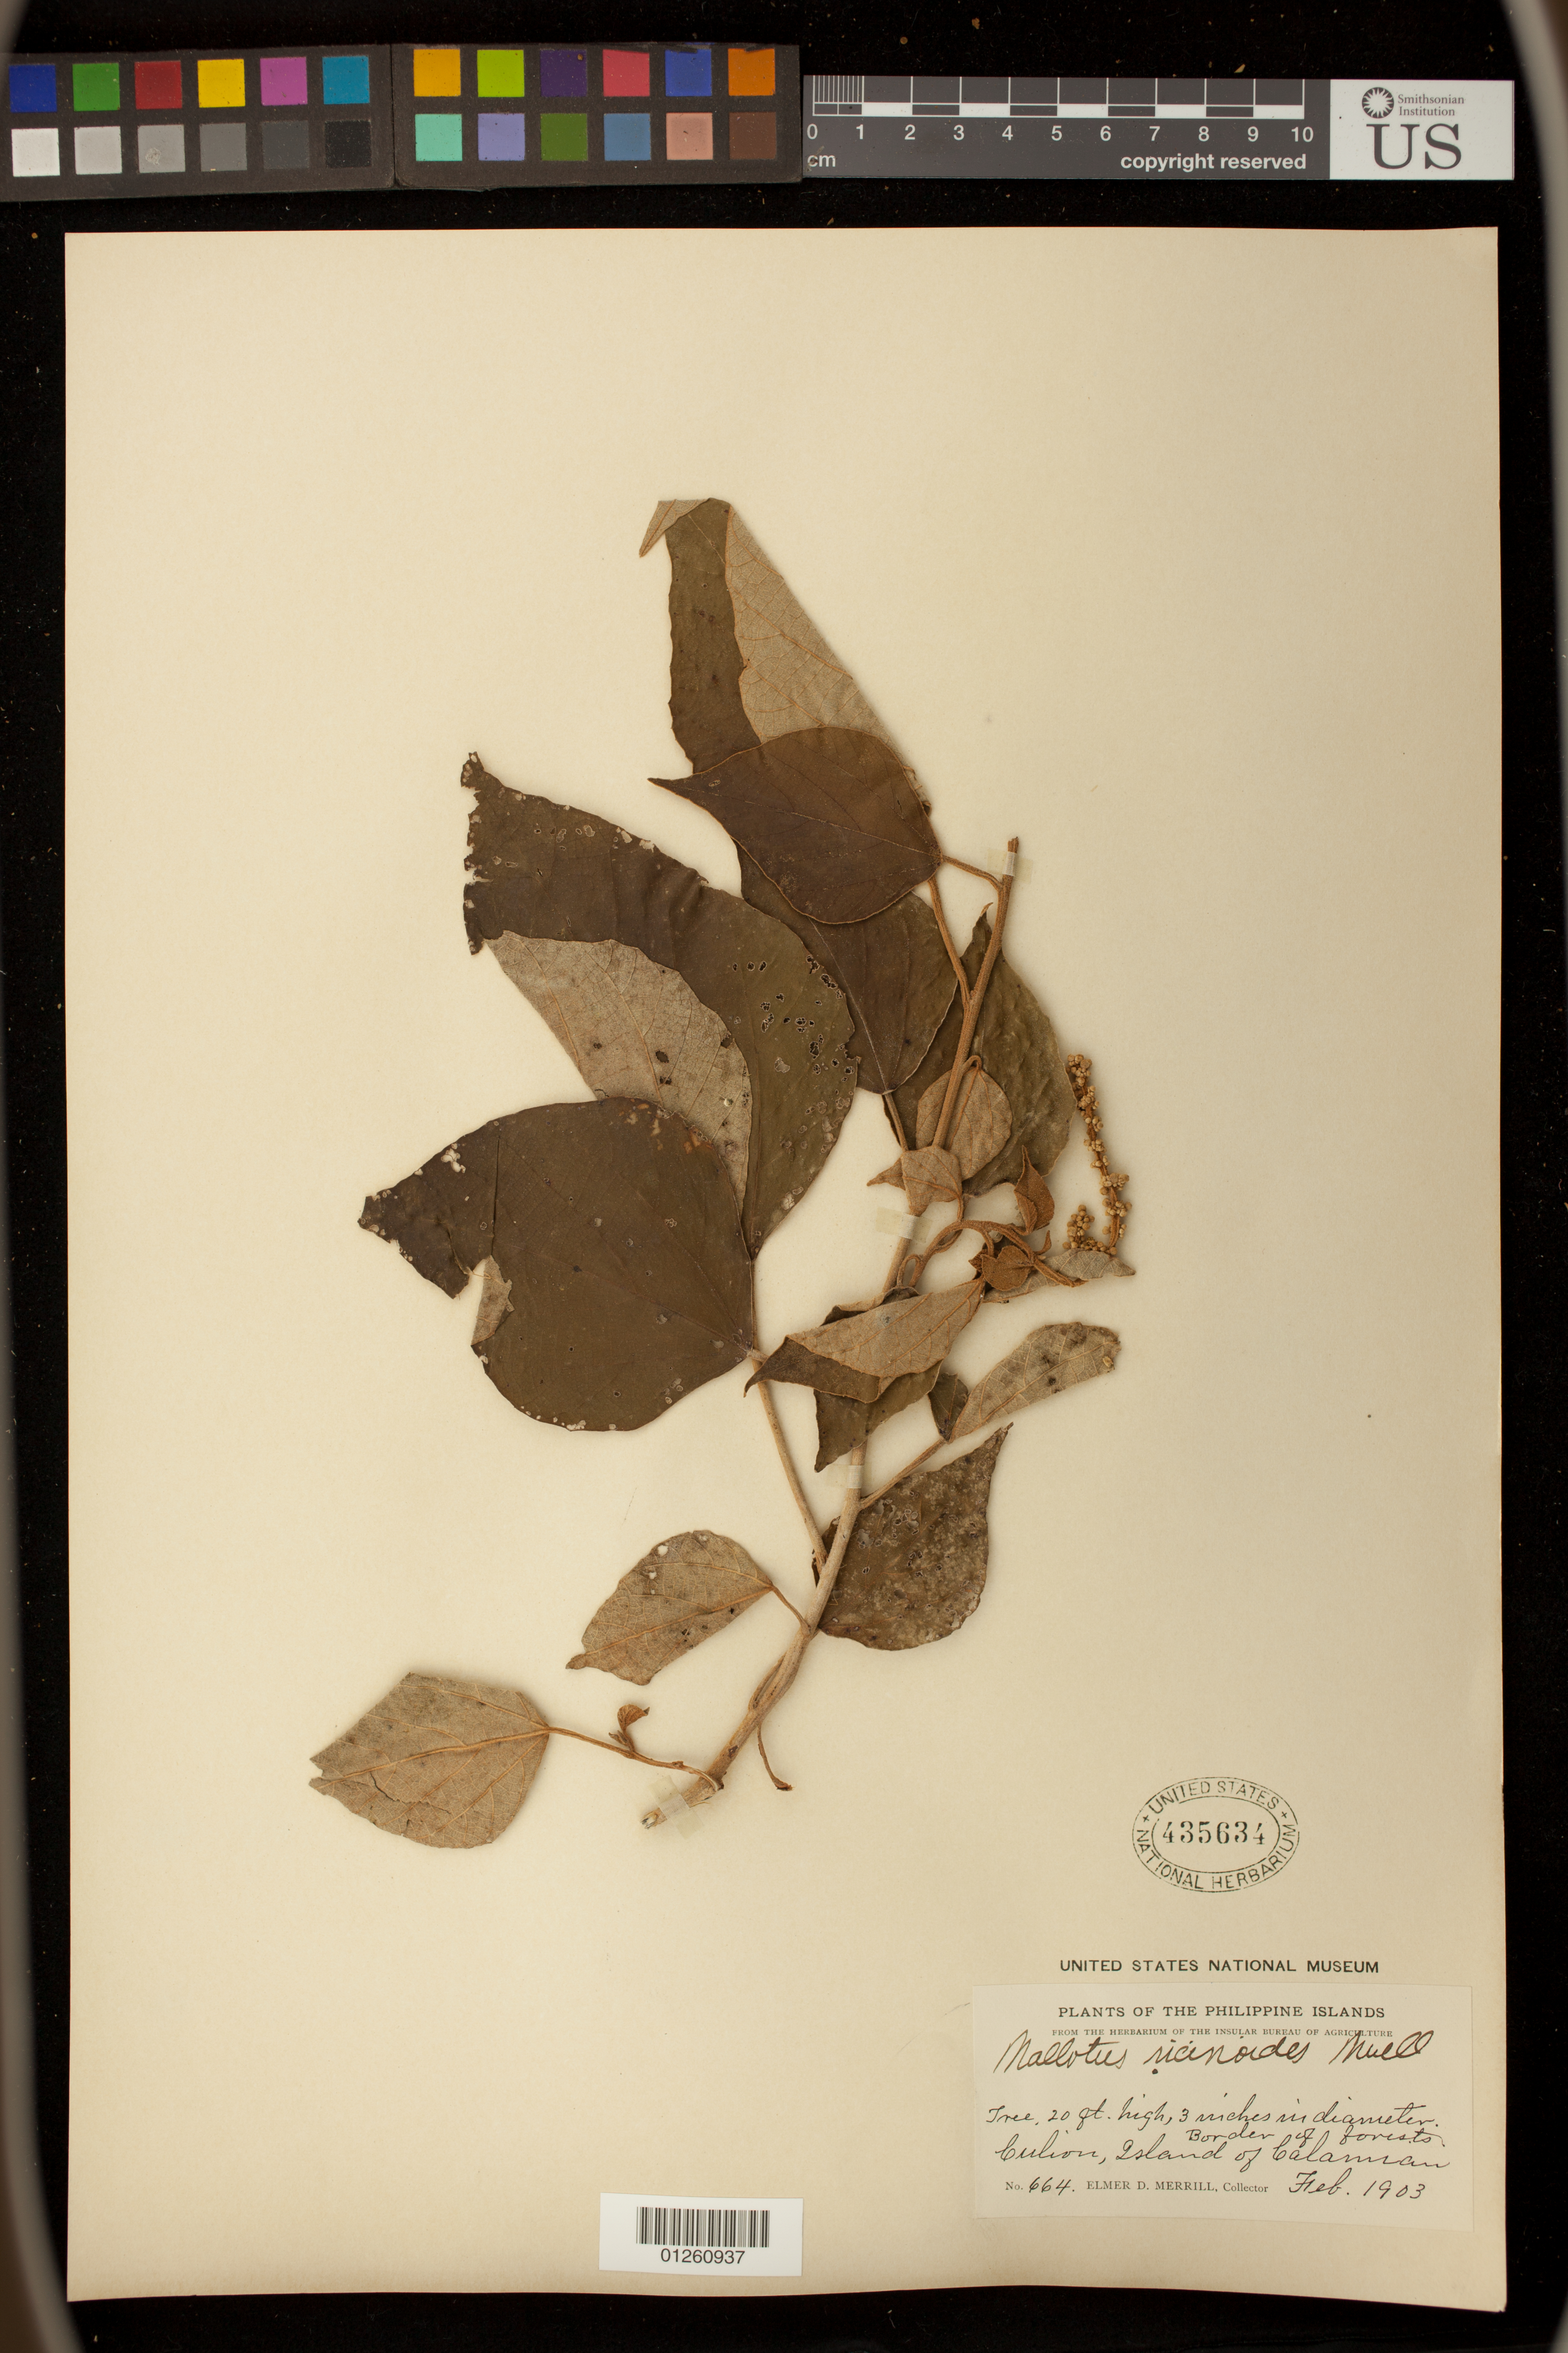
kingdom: Plantae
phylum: Tracheophyta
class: Magnoliopsida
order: Malpighiales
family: Euphorbiaceae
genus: Mallotus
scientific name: Mallotus ricinoides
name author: (Pers.) Müll. Arg.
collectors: E. D. Merrill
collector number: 664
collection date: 1903-02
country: Philippines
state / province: Mimaropa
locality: Culion, Island of Calamian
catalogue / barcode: US 435634